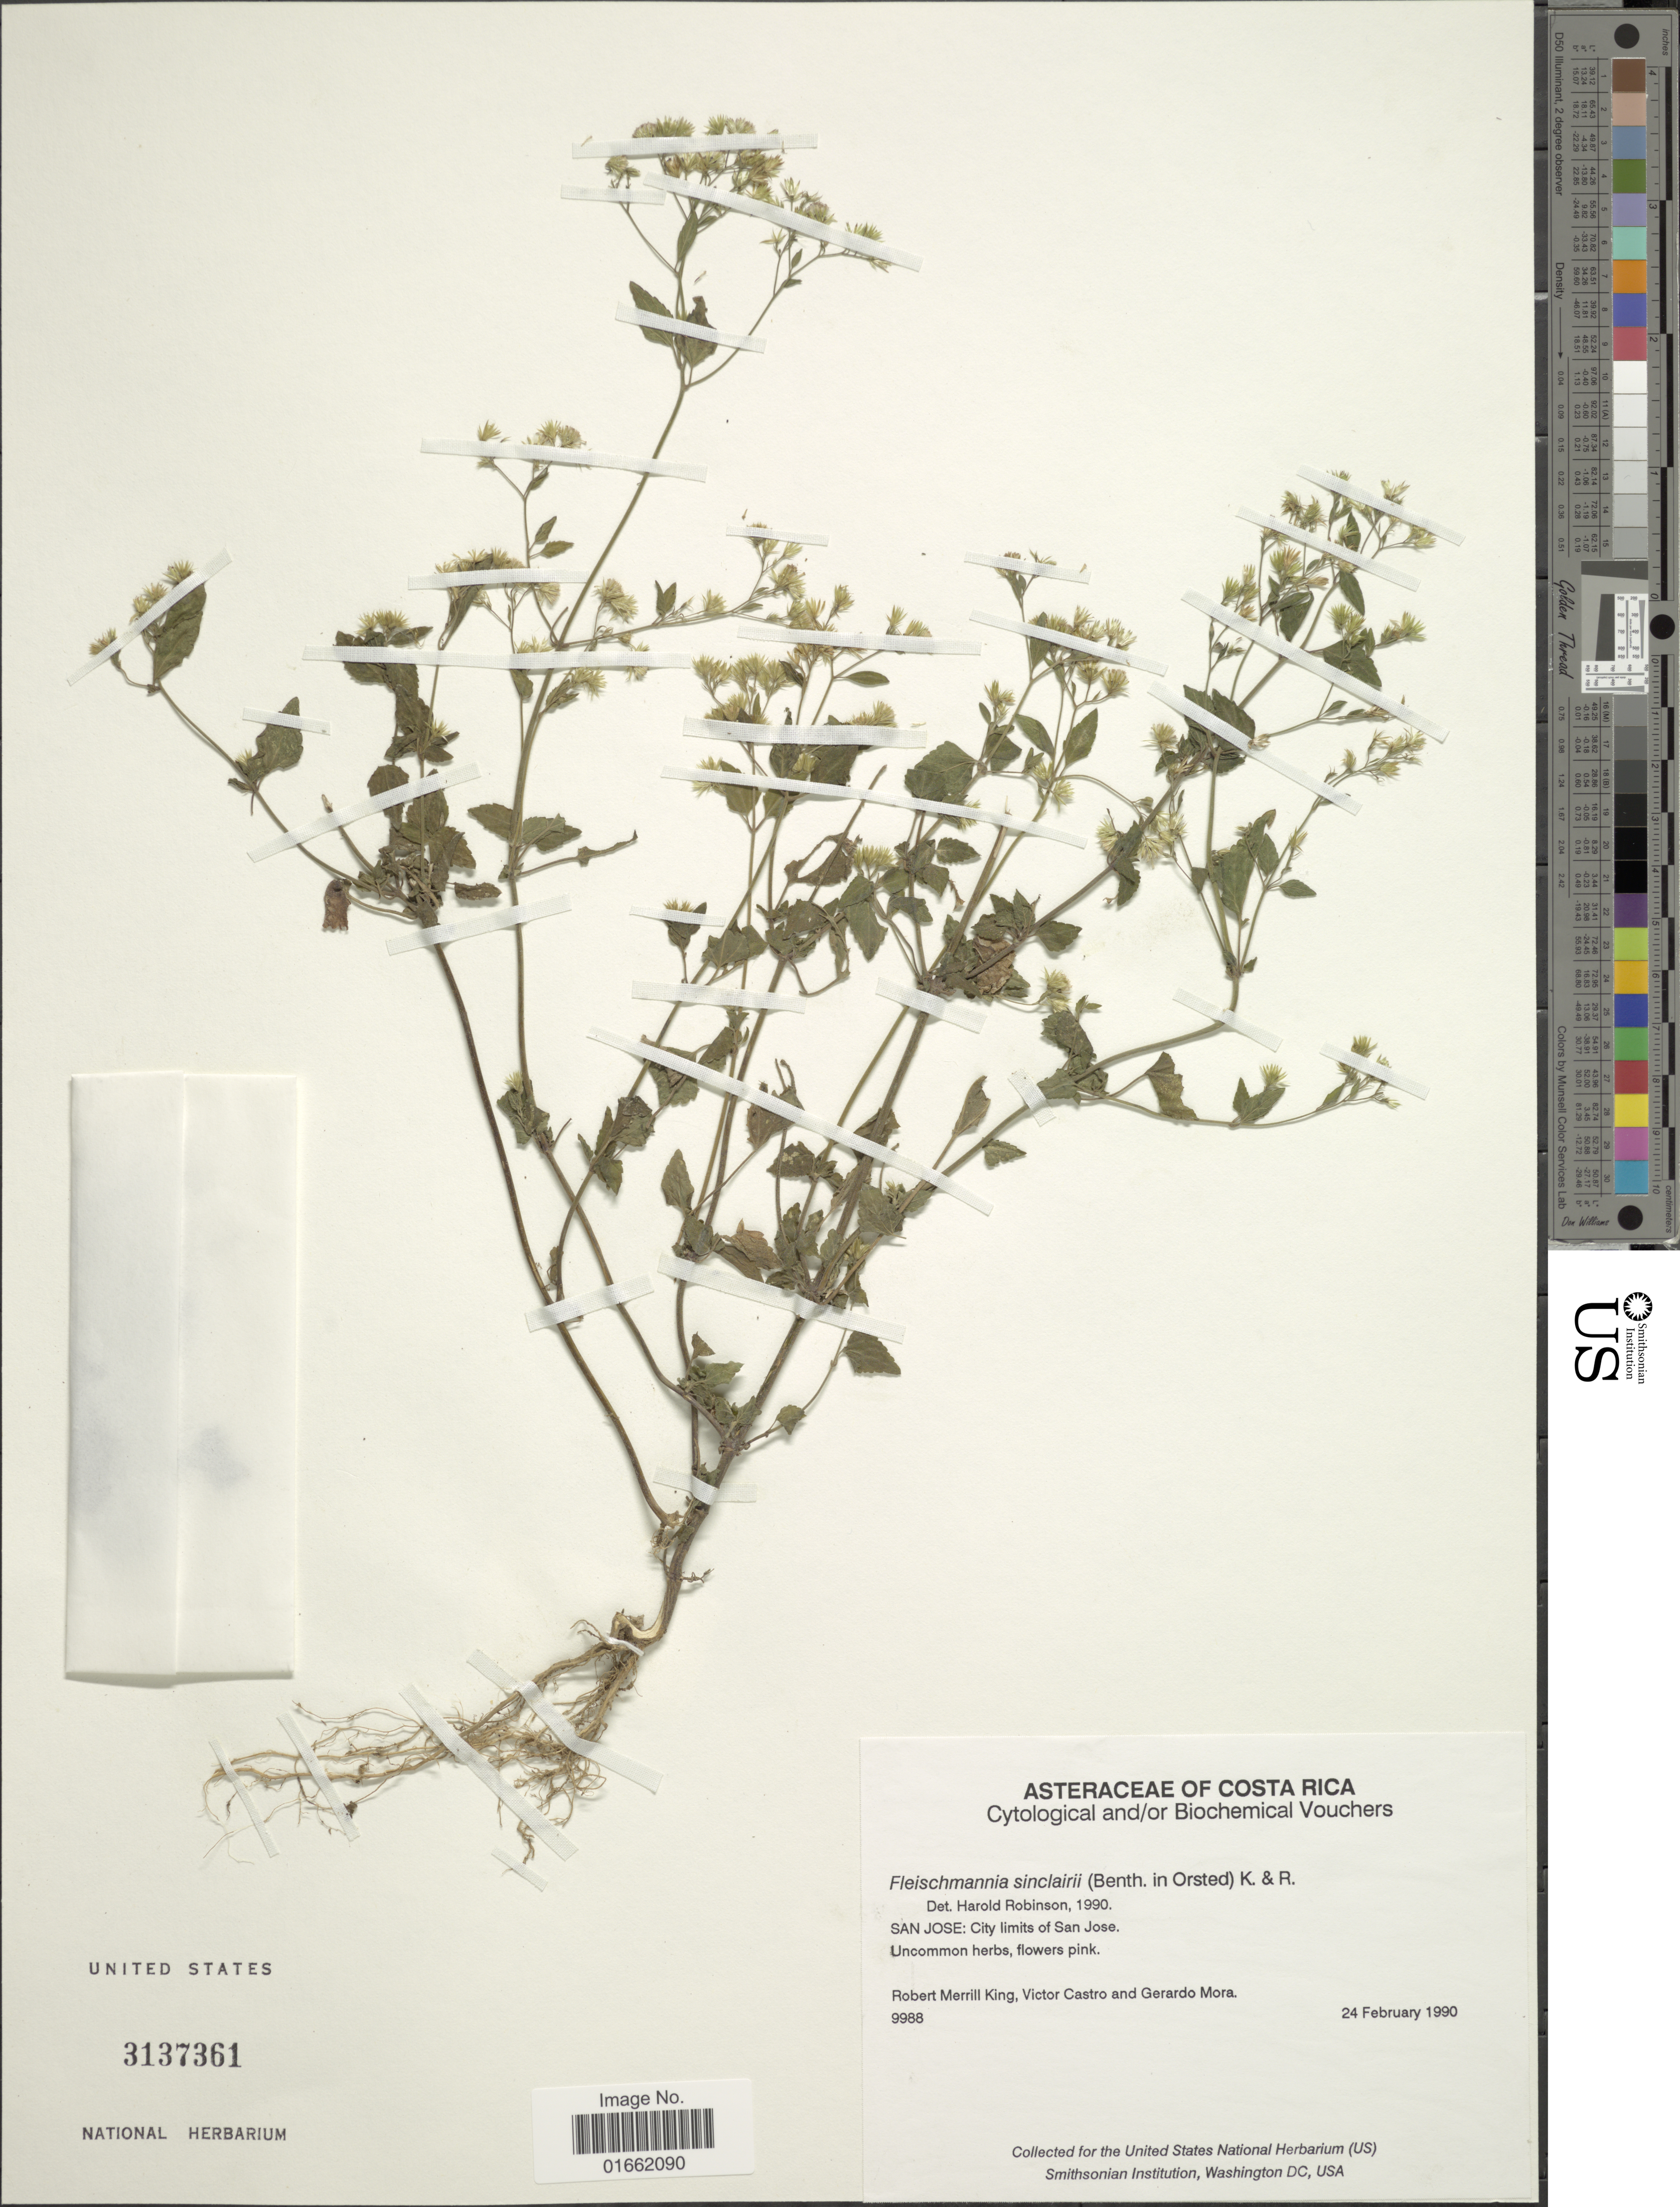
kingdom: Plantae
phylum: Tracheophyta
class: Magnoliopsida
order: Asterales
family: Asteraceae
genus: Fleischmannia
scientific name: Fleischmannia sinclairii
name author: (Benth. ex Oerst.) R.M. King & H. Rob.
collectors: R. M. King, V. Castro & G. Mora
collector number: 9988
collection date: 1990-02-24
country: Costa Rica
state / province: San José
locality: San Jose: City limits of San Jose.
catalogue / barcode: US 3137361